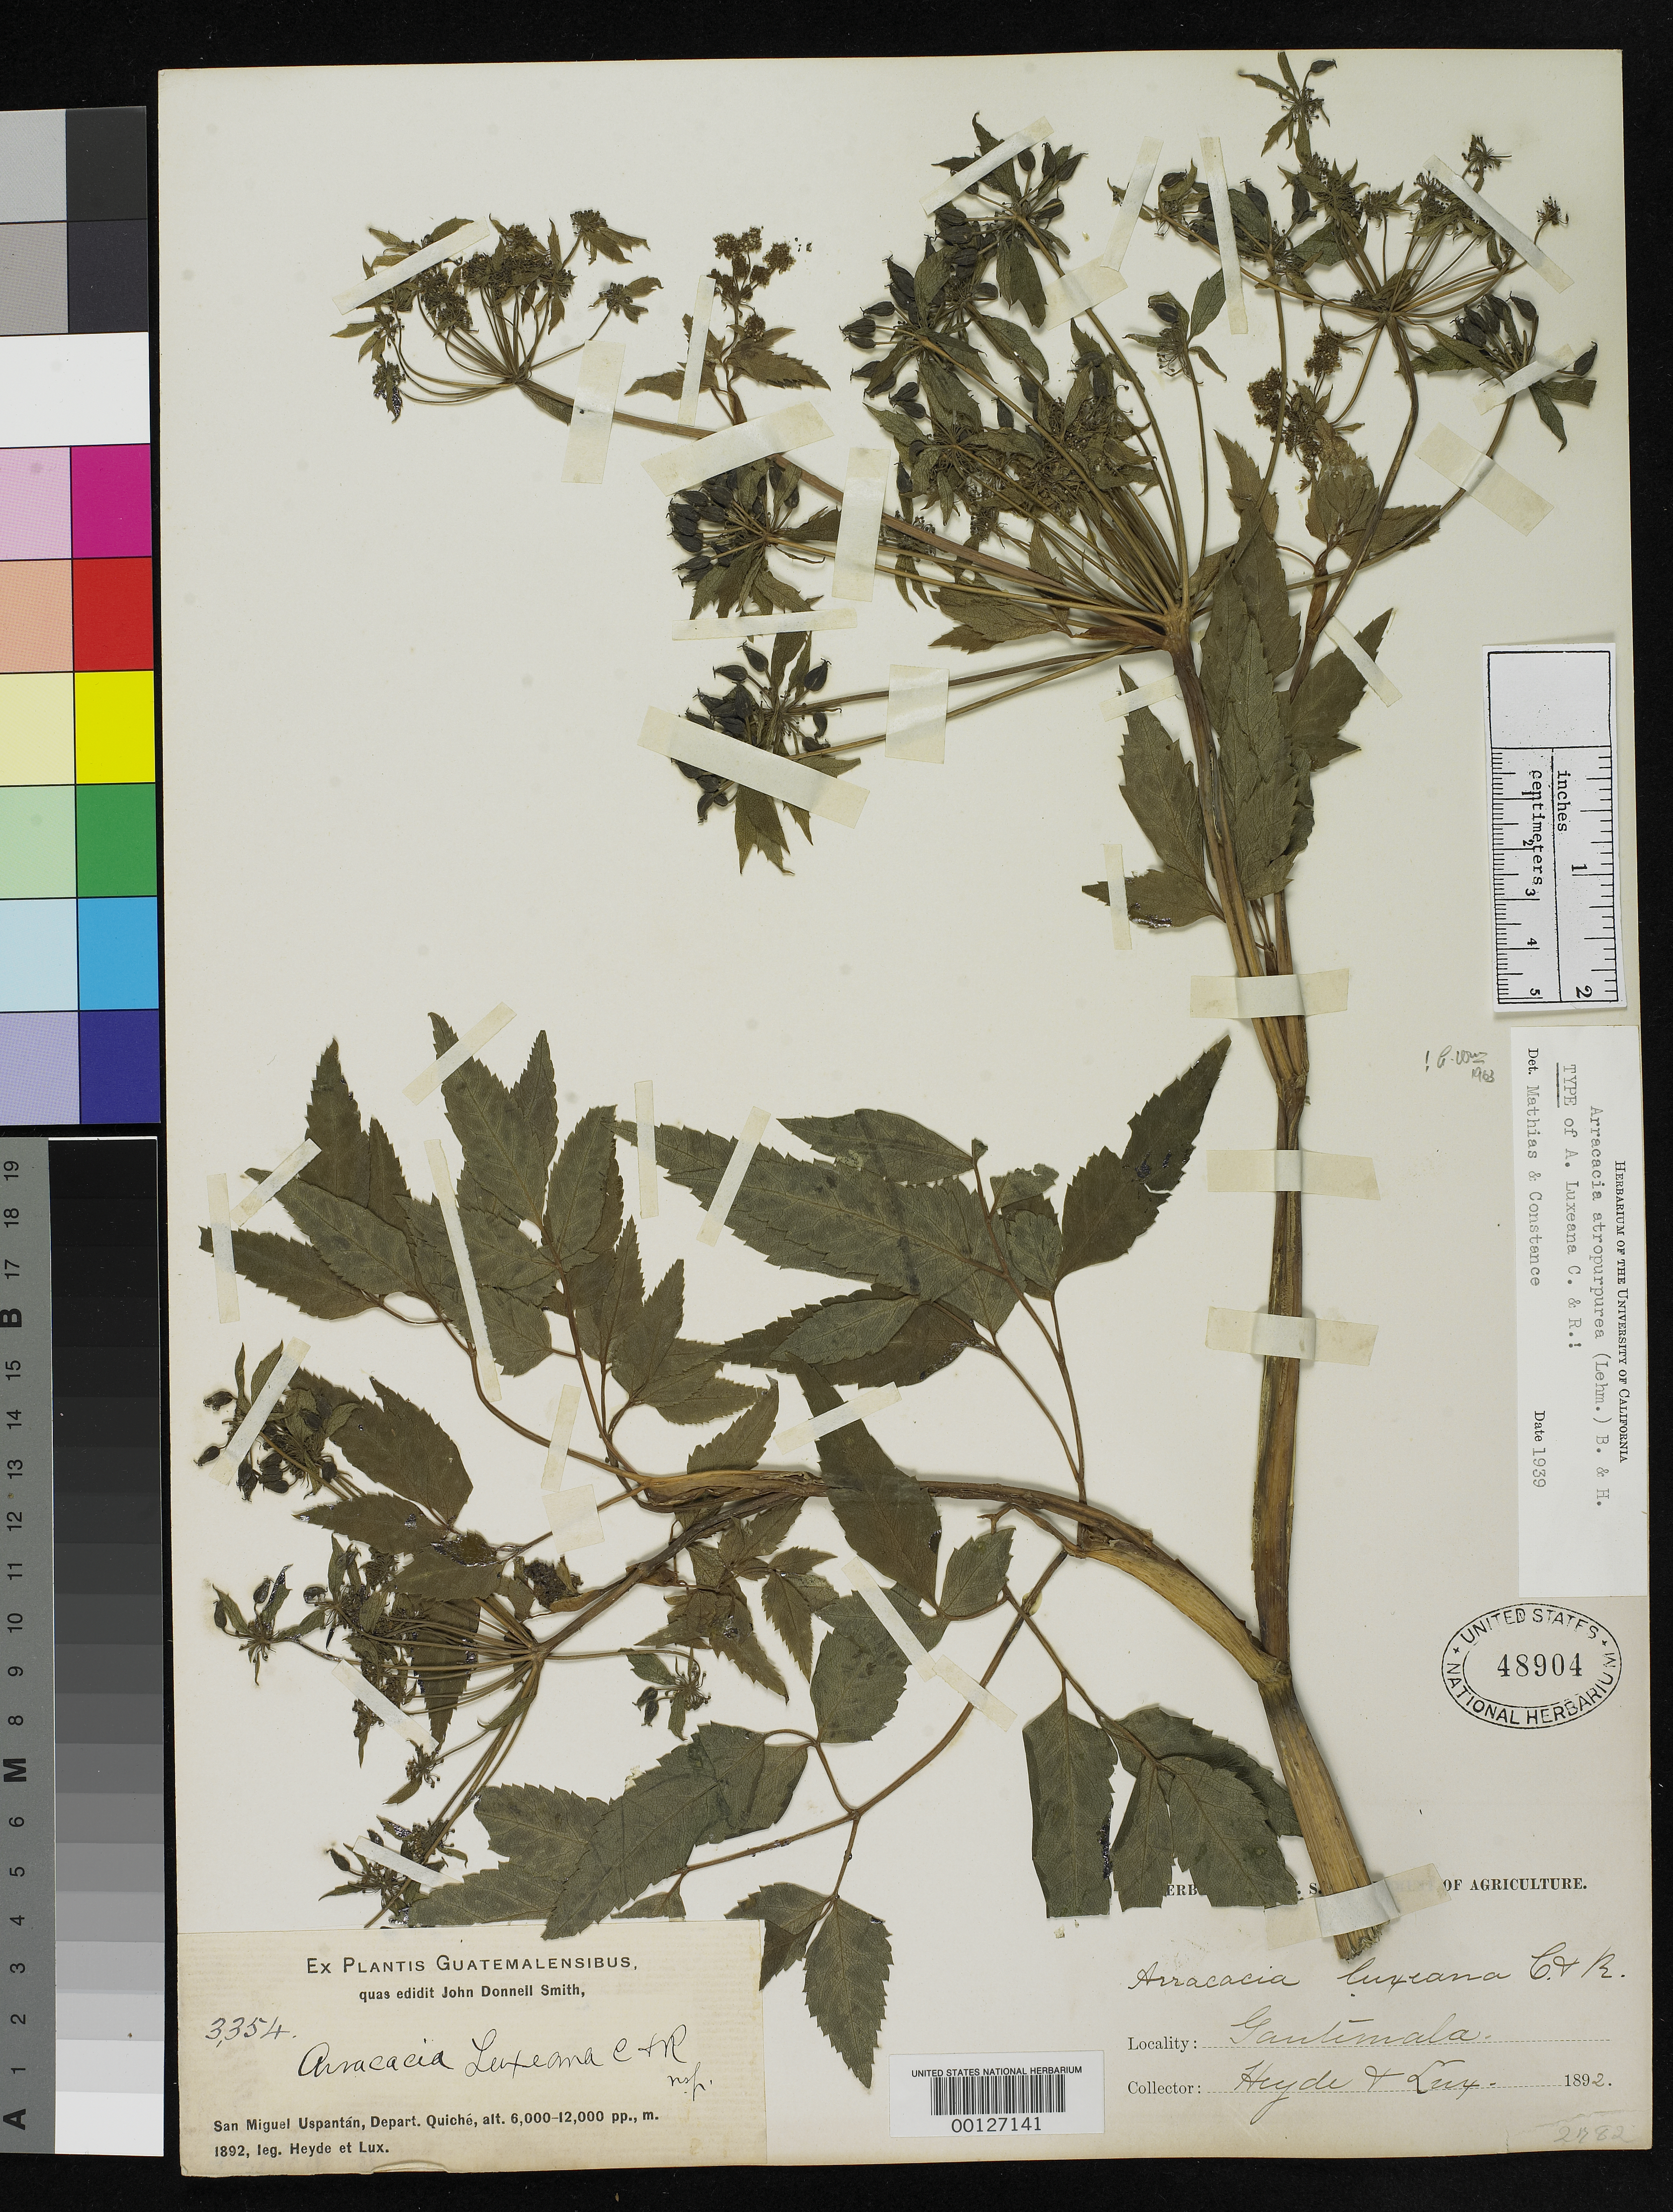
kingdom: Plantae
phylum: Tracheophyta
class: Magnoliopsida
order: Apiales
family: Apiaceae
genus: Arracacia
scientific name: Arracacia luxeana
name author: J.M. Coult. & Rose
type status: Holotype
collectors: E. T. Heyde & E. Lux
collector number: J.D.S. 3354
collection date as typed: Apr 1892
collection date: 1892-04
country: Guatemala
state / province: El Quiché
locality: San Miguel Uspantán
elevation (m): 1829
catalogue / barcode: US 48904